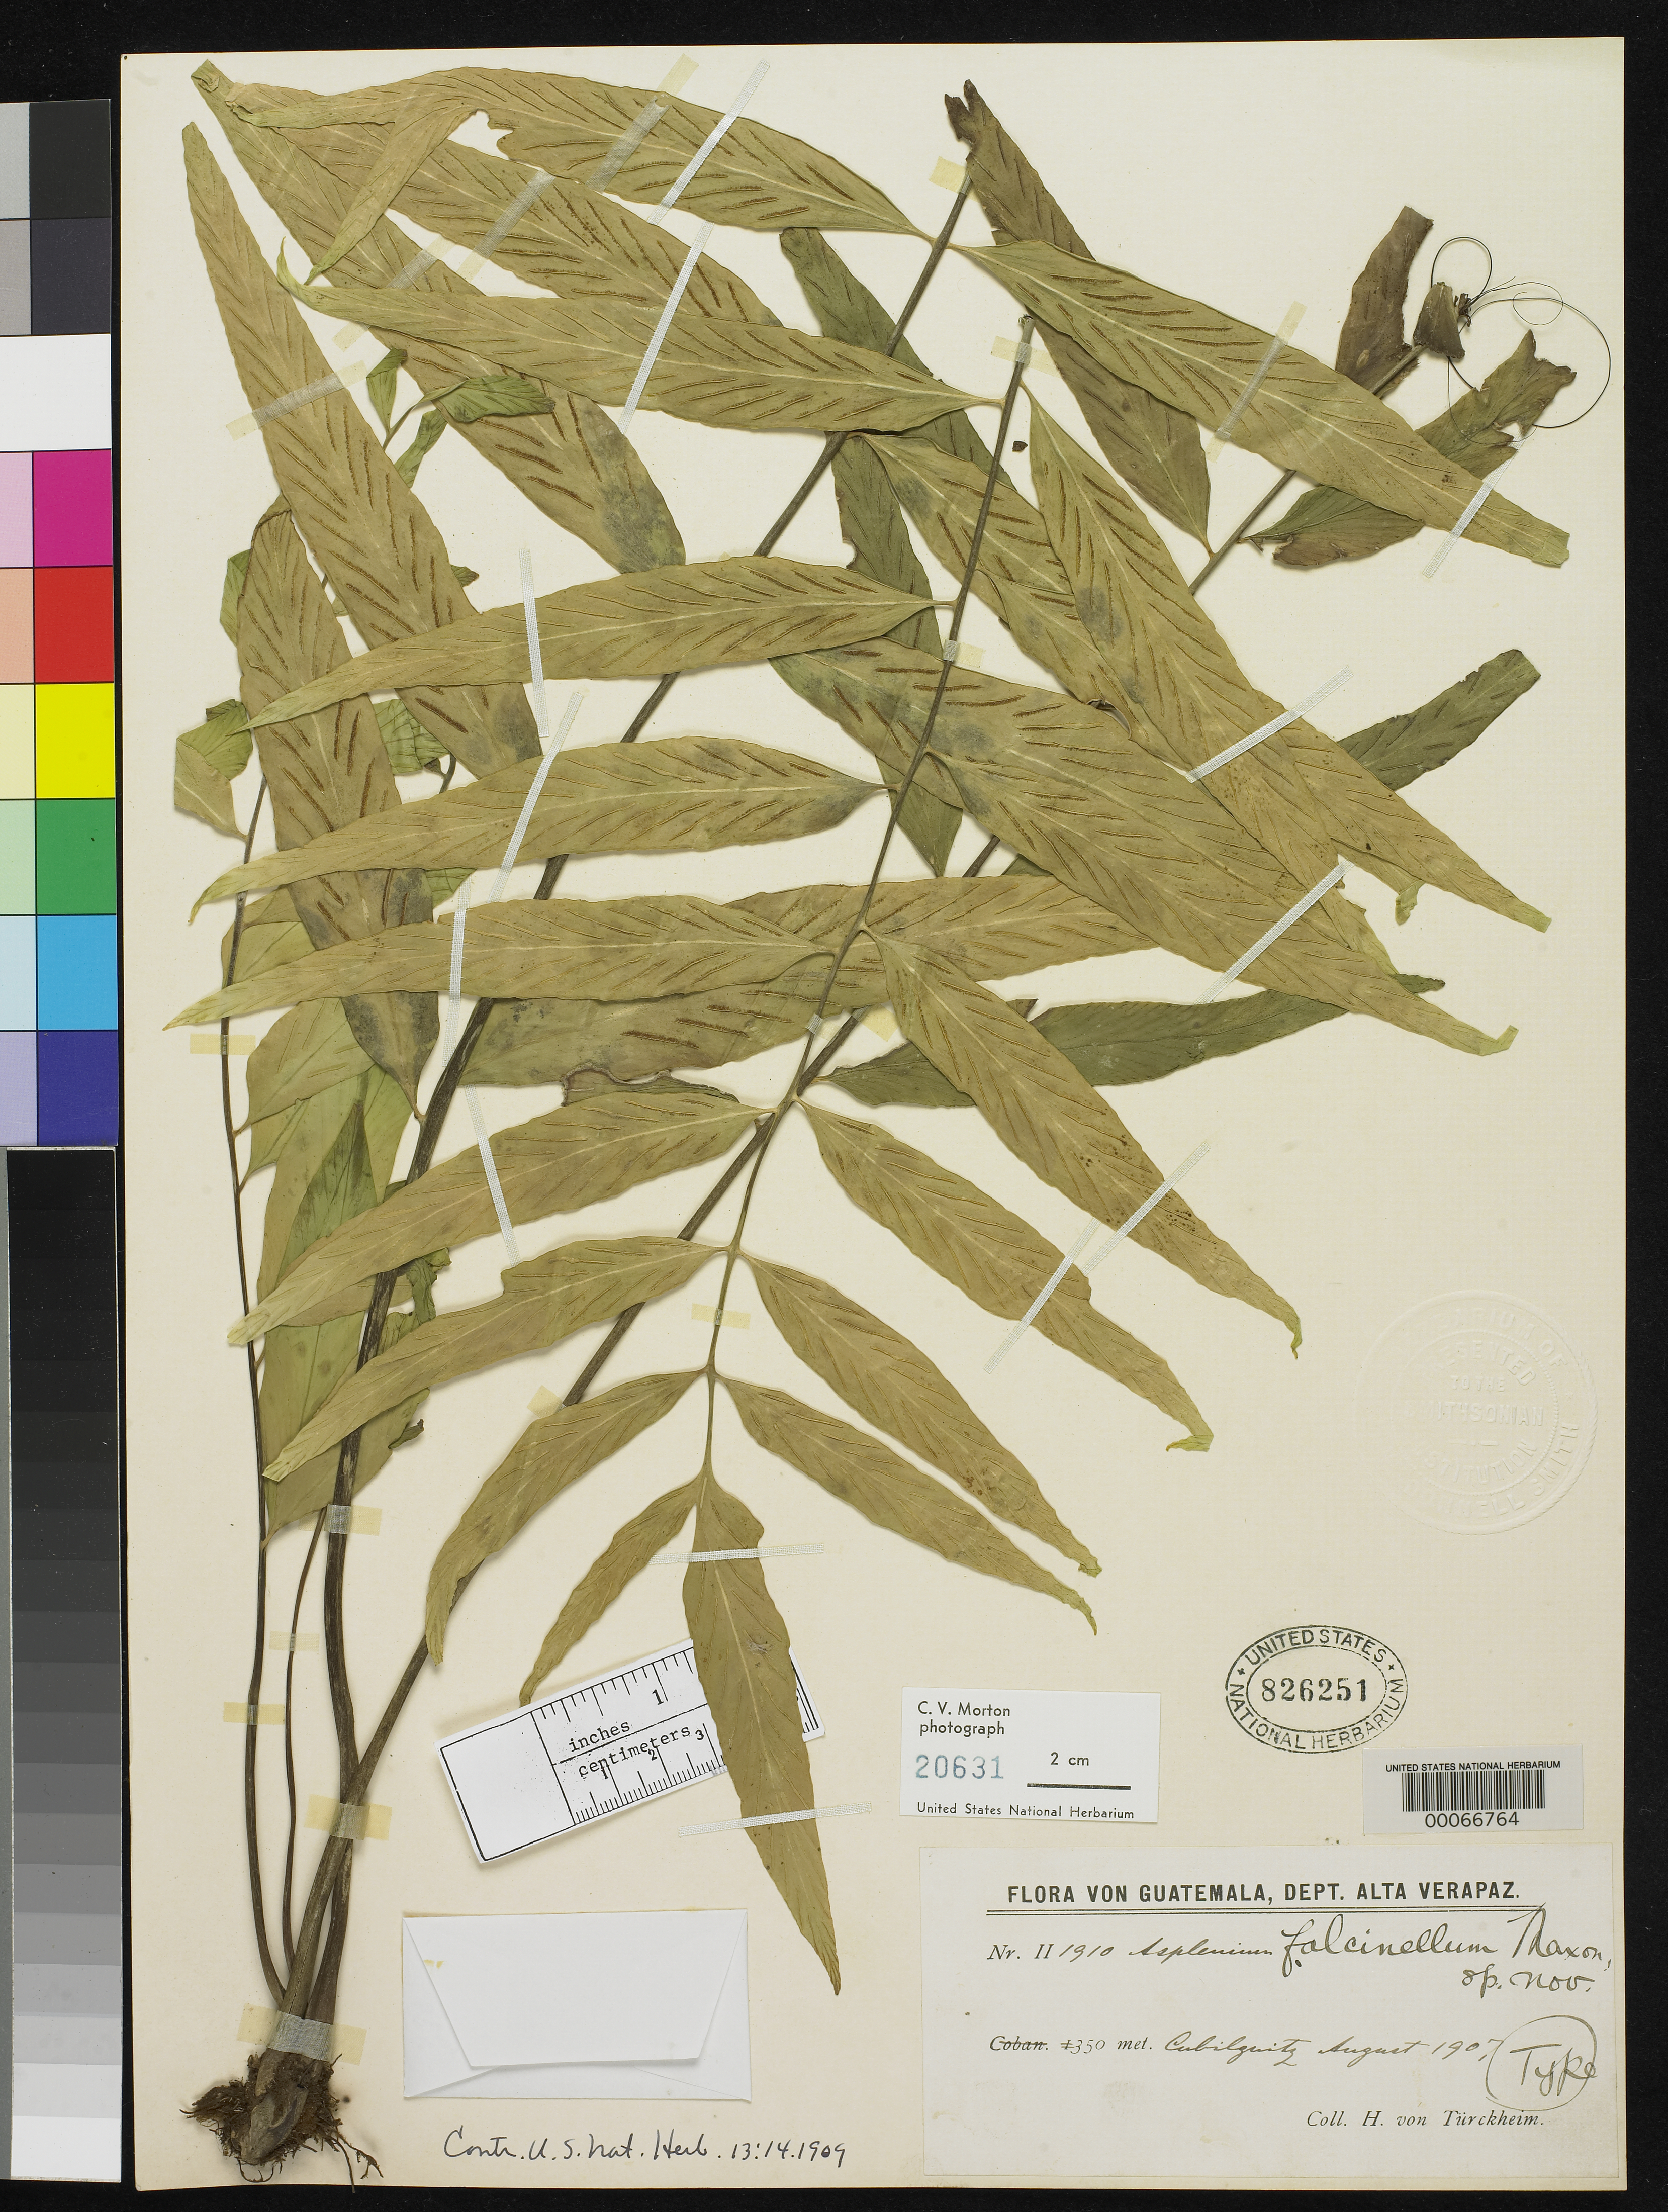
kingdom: Plantae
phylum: Tracheophyta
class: Polypodiopsida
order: Polypodiales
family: Aspleniaceae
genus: Asplenium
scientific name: Asplenium falcinellum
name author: Maxon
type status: Holotype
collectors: H. von Türckheim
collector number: II 1910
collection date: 1907-08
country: Guatemala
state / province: Alta Verapaz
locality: Cubilquitz.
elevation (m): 350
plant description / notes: USNH 826252 is annotated as "Sheet II" but protologue explicitly cites (only) USNH 826251 as the "Type".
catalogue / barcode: US 826251